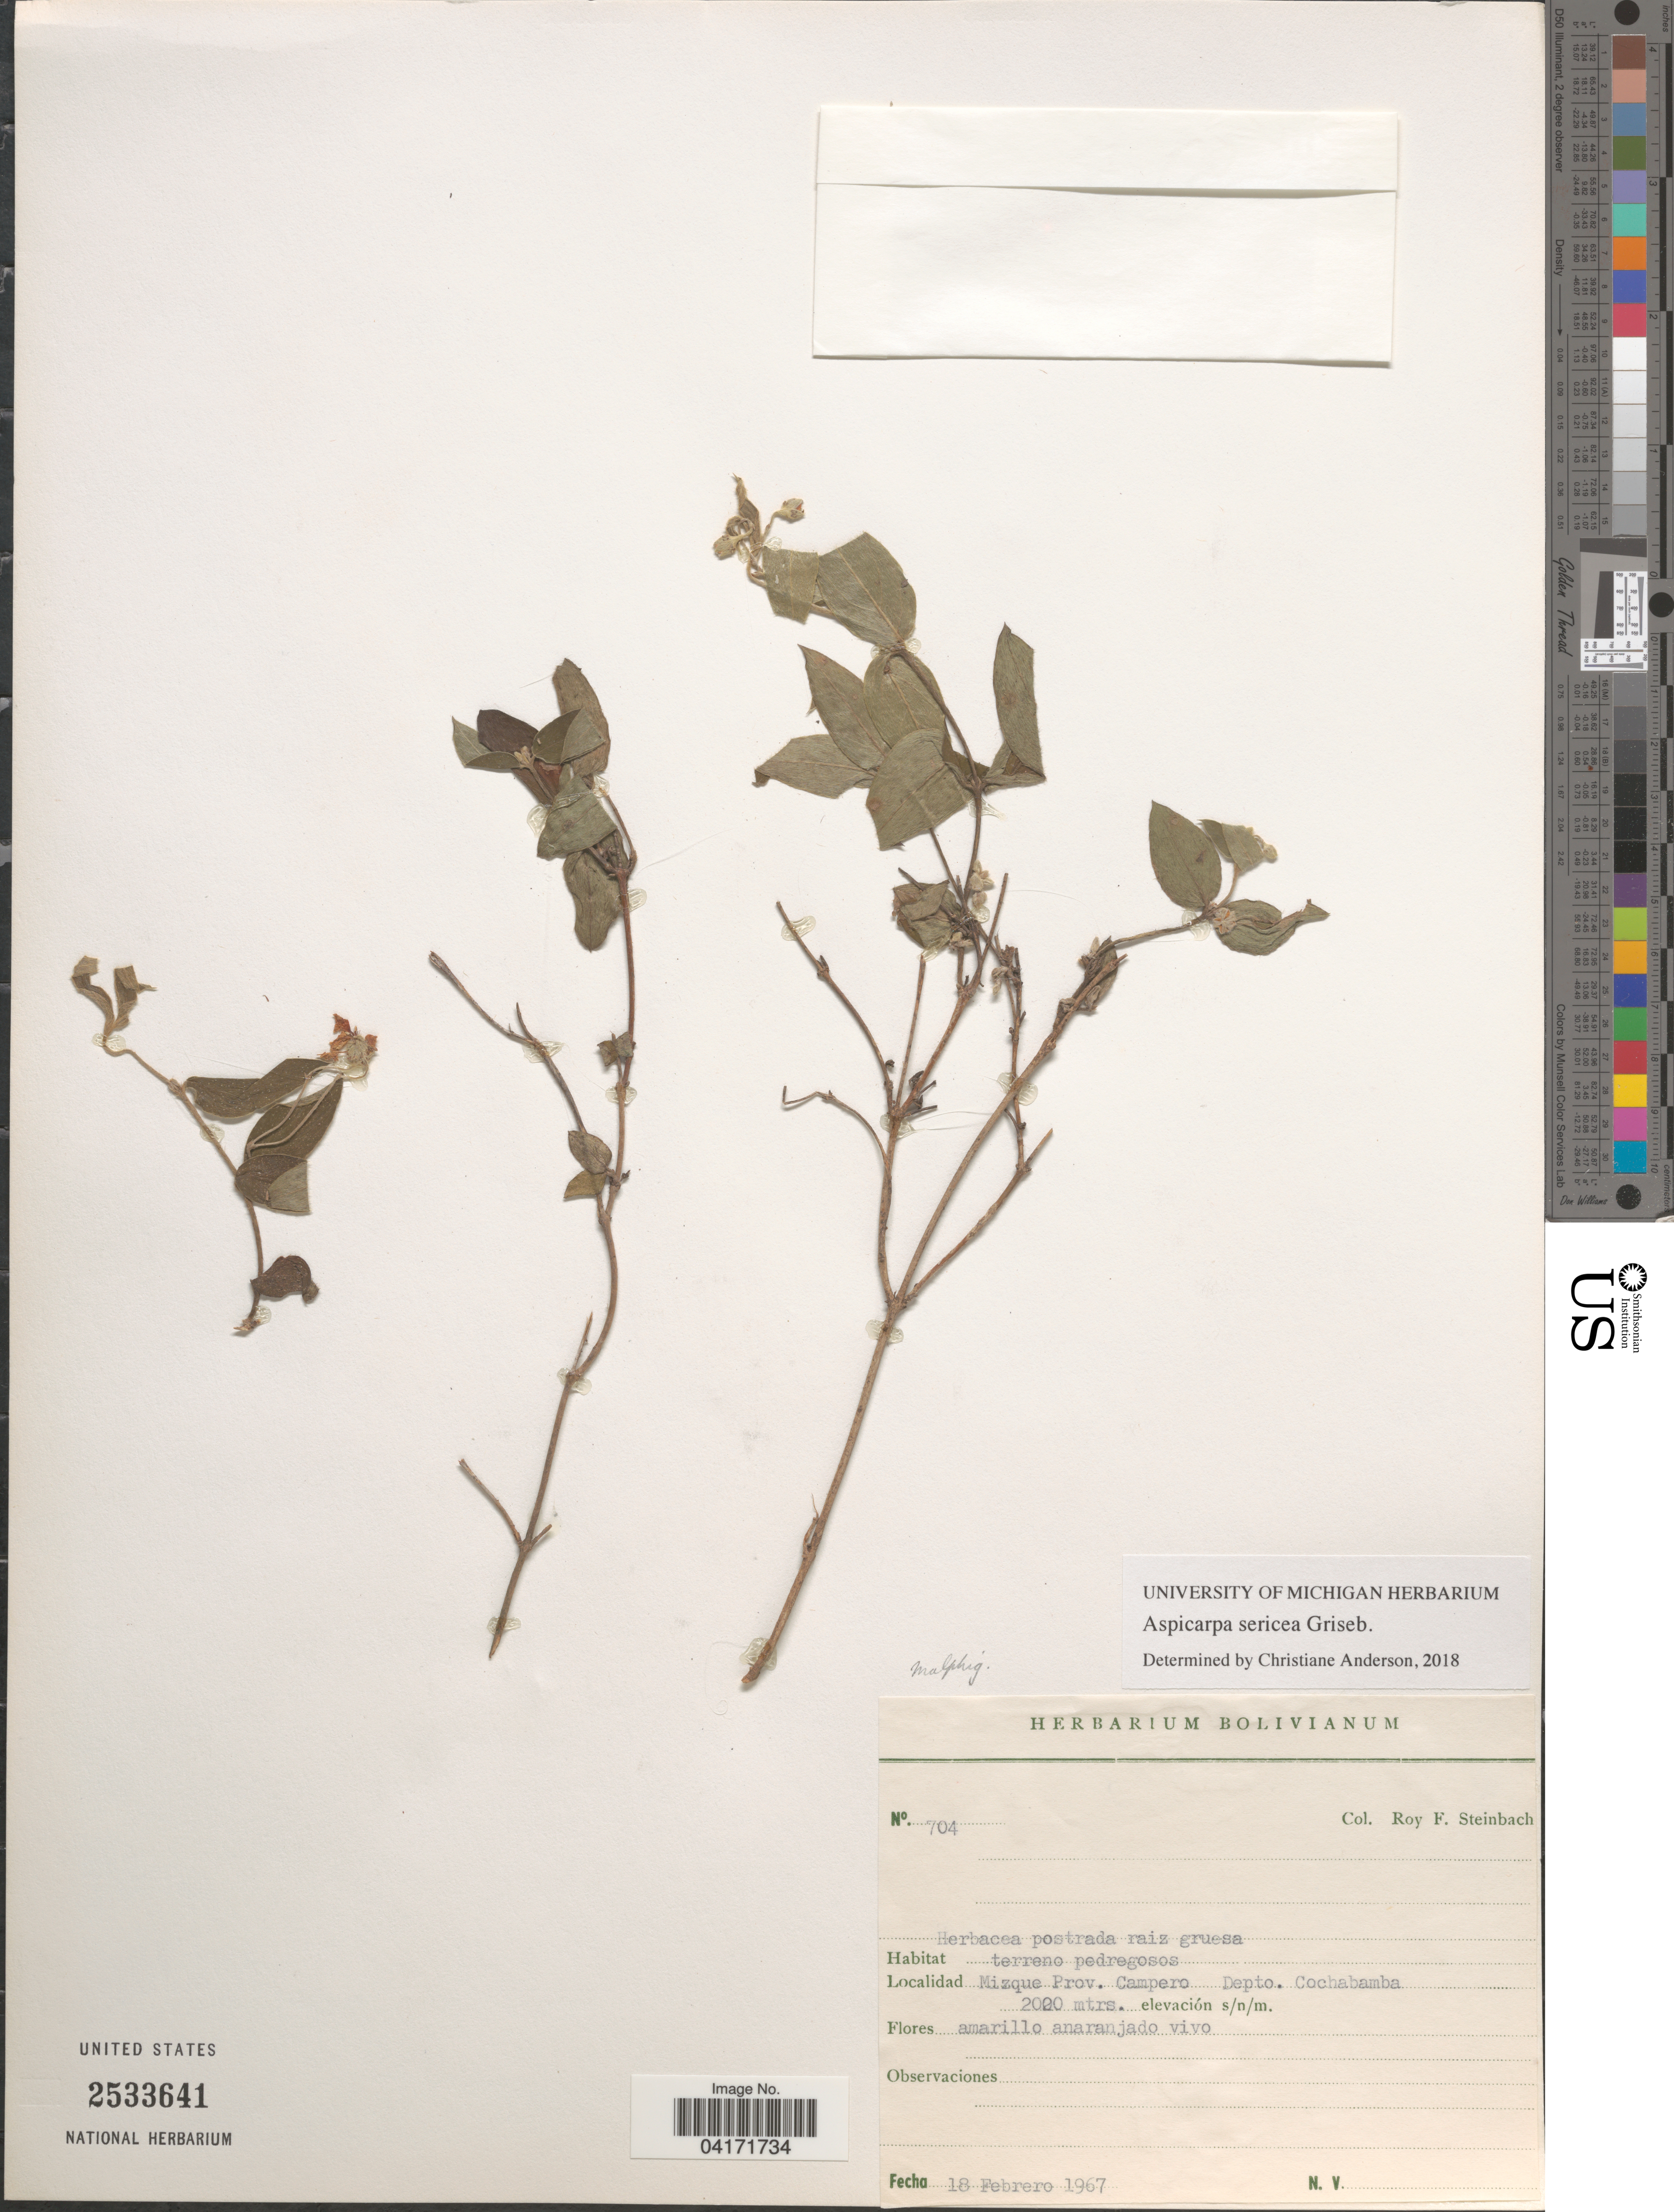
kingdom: Plantae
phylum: Tracheophyta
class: Magnoliopsida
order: Malpighiales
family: Malpighiaceae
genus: Aspicarpa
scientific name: Aspicarpa sericea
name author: Griseb.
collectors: R. F. Steinbach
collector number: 704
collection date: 1967-02-18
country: Bolivia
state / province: Cochabamba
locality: Mizque Prov. Campero Depto. Cochabamba.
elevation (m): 2000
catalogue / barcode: US 2533641